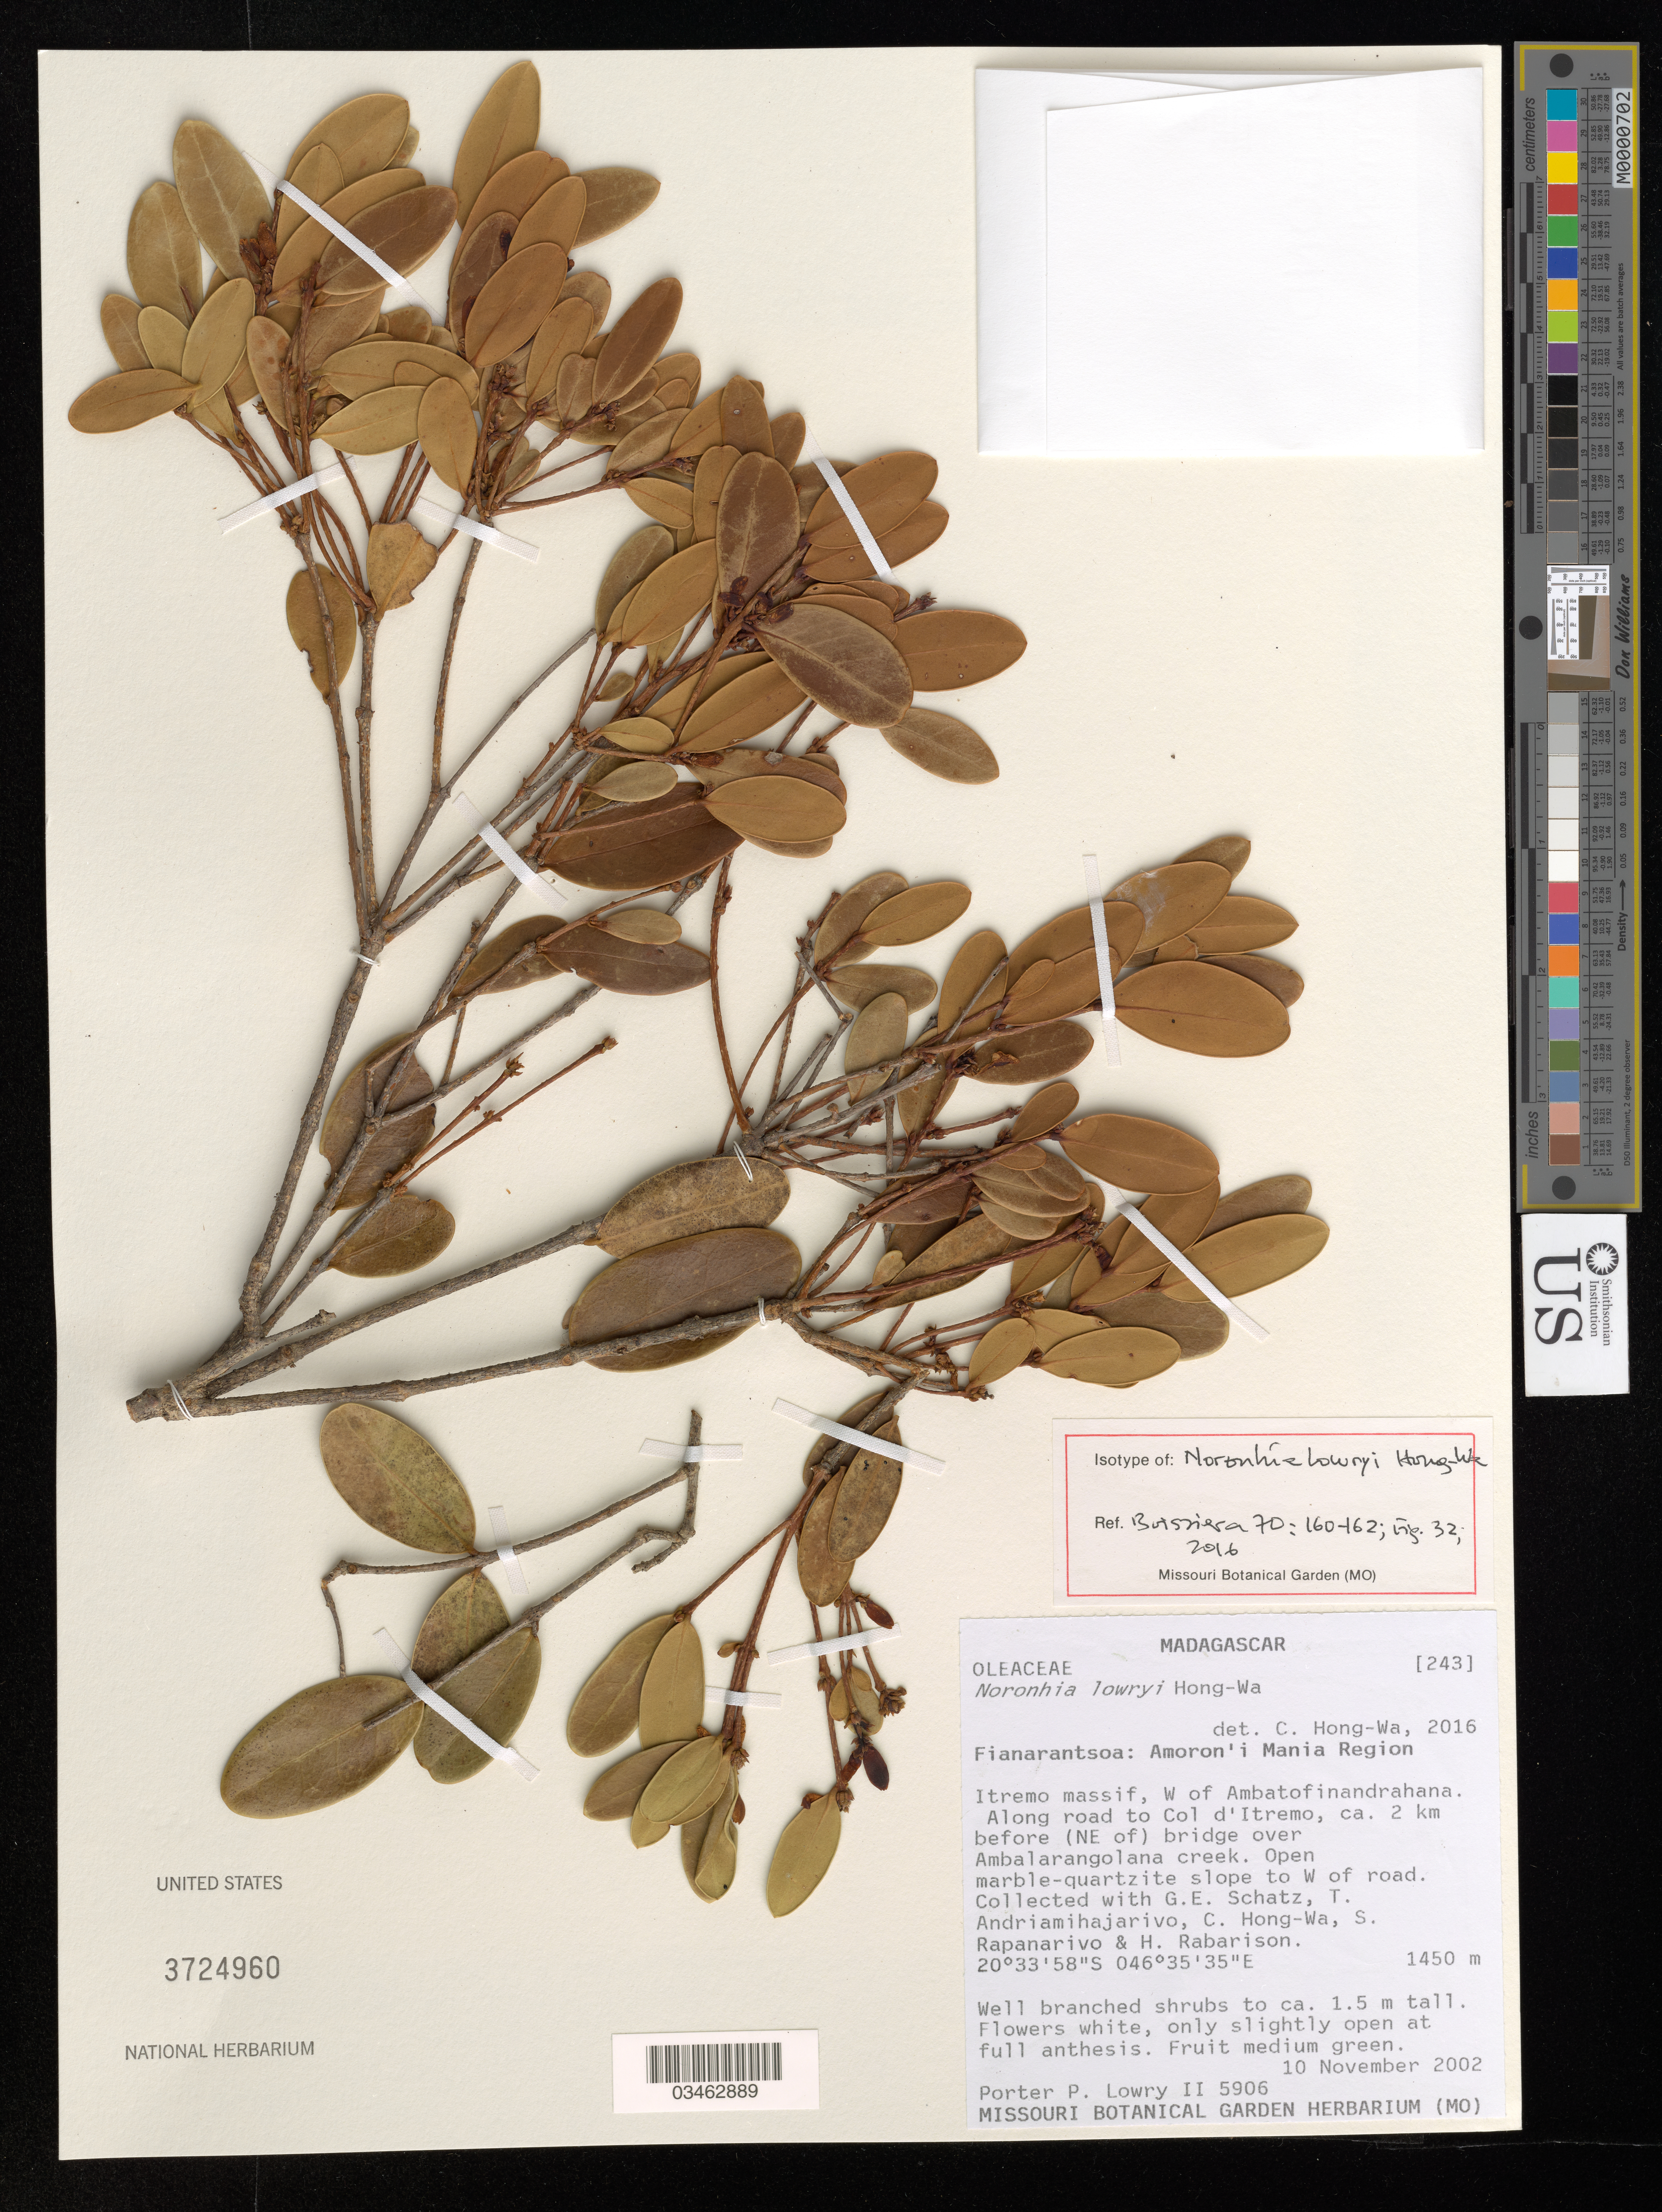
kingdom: Plantae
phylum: Tracheophyta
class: Magnoliopsida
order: Lamiales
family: Oleaceae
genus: Noronhia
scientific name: Noronhia lowryi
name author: Hong-Wa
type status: Isotype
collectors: P. P. Lowry, G. Schatz, T. Andriamihajarivo, C. Hong-Wa, S. Rapanarivo & H. Rabarison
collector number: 5906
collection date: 2002-11-10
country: Madagascar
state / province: Amoron'i Mania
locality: Fianarantsoa, Itremo massif, W of Ambatofinandrahana. Along road to Col d'Itremo, ca. 2 km before (NE of) bridge over Ambalarangolana creek. Open marble-quartzite slope to W of road.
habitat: Open marble-quartzite slope to W of road.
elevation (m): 1450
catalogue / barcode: US 3724960